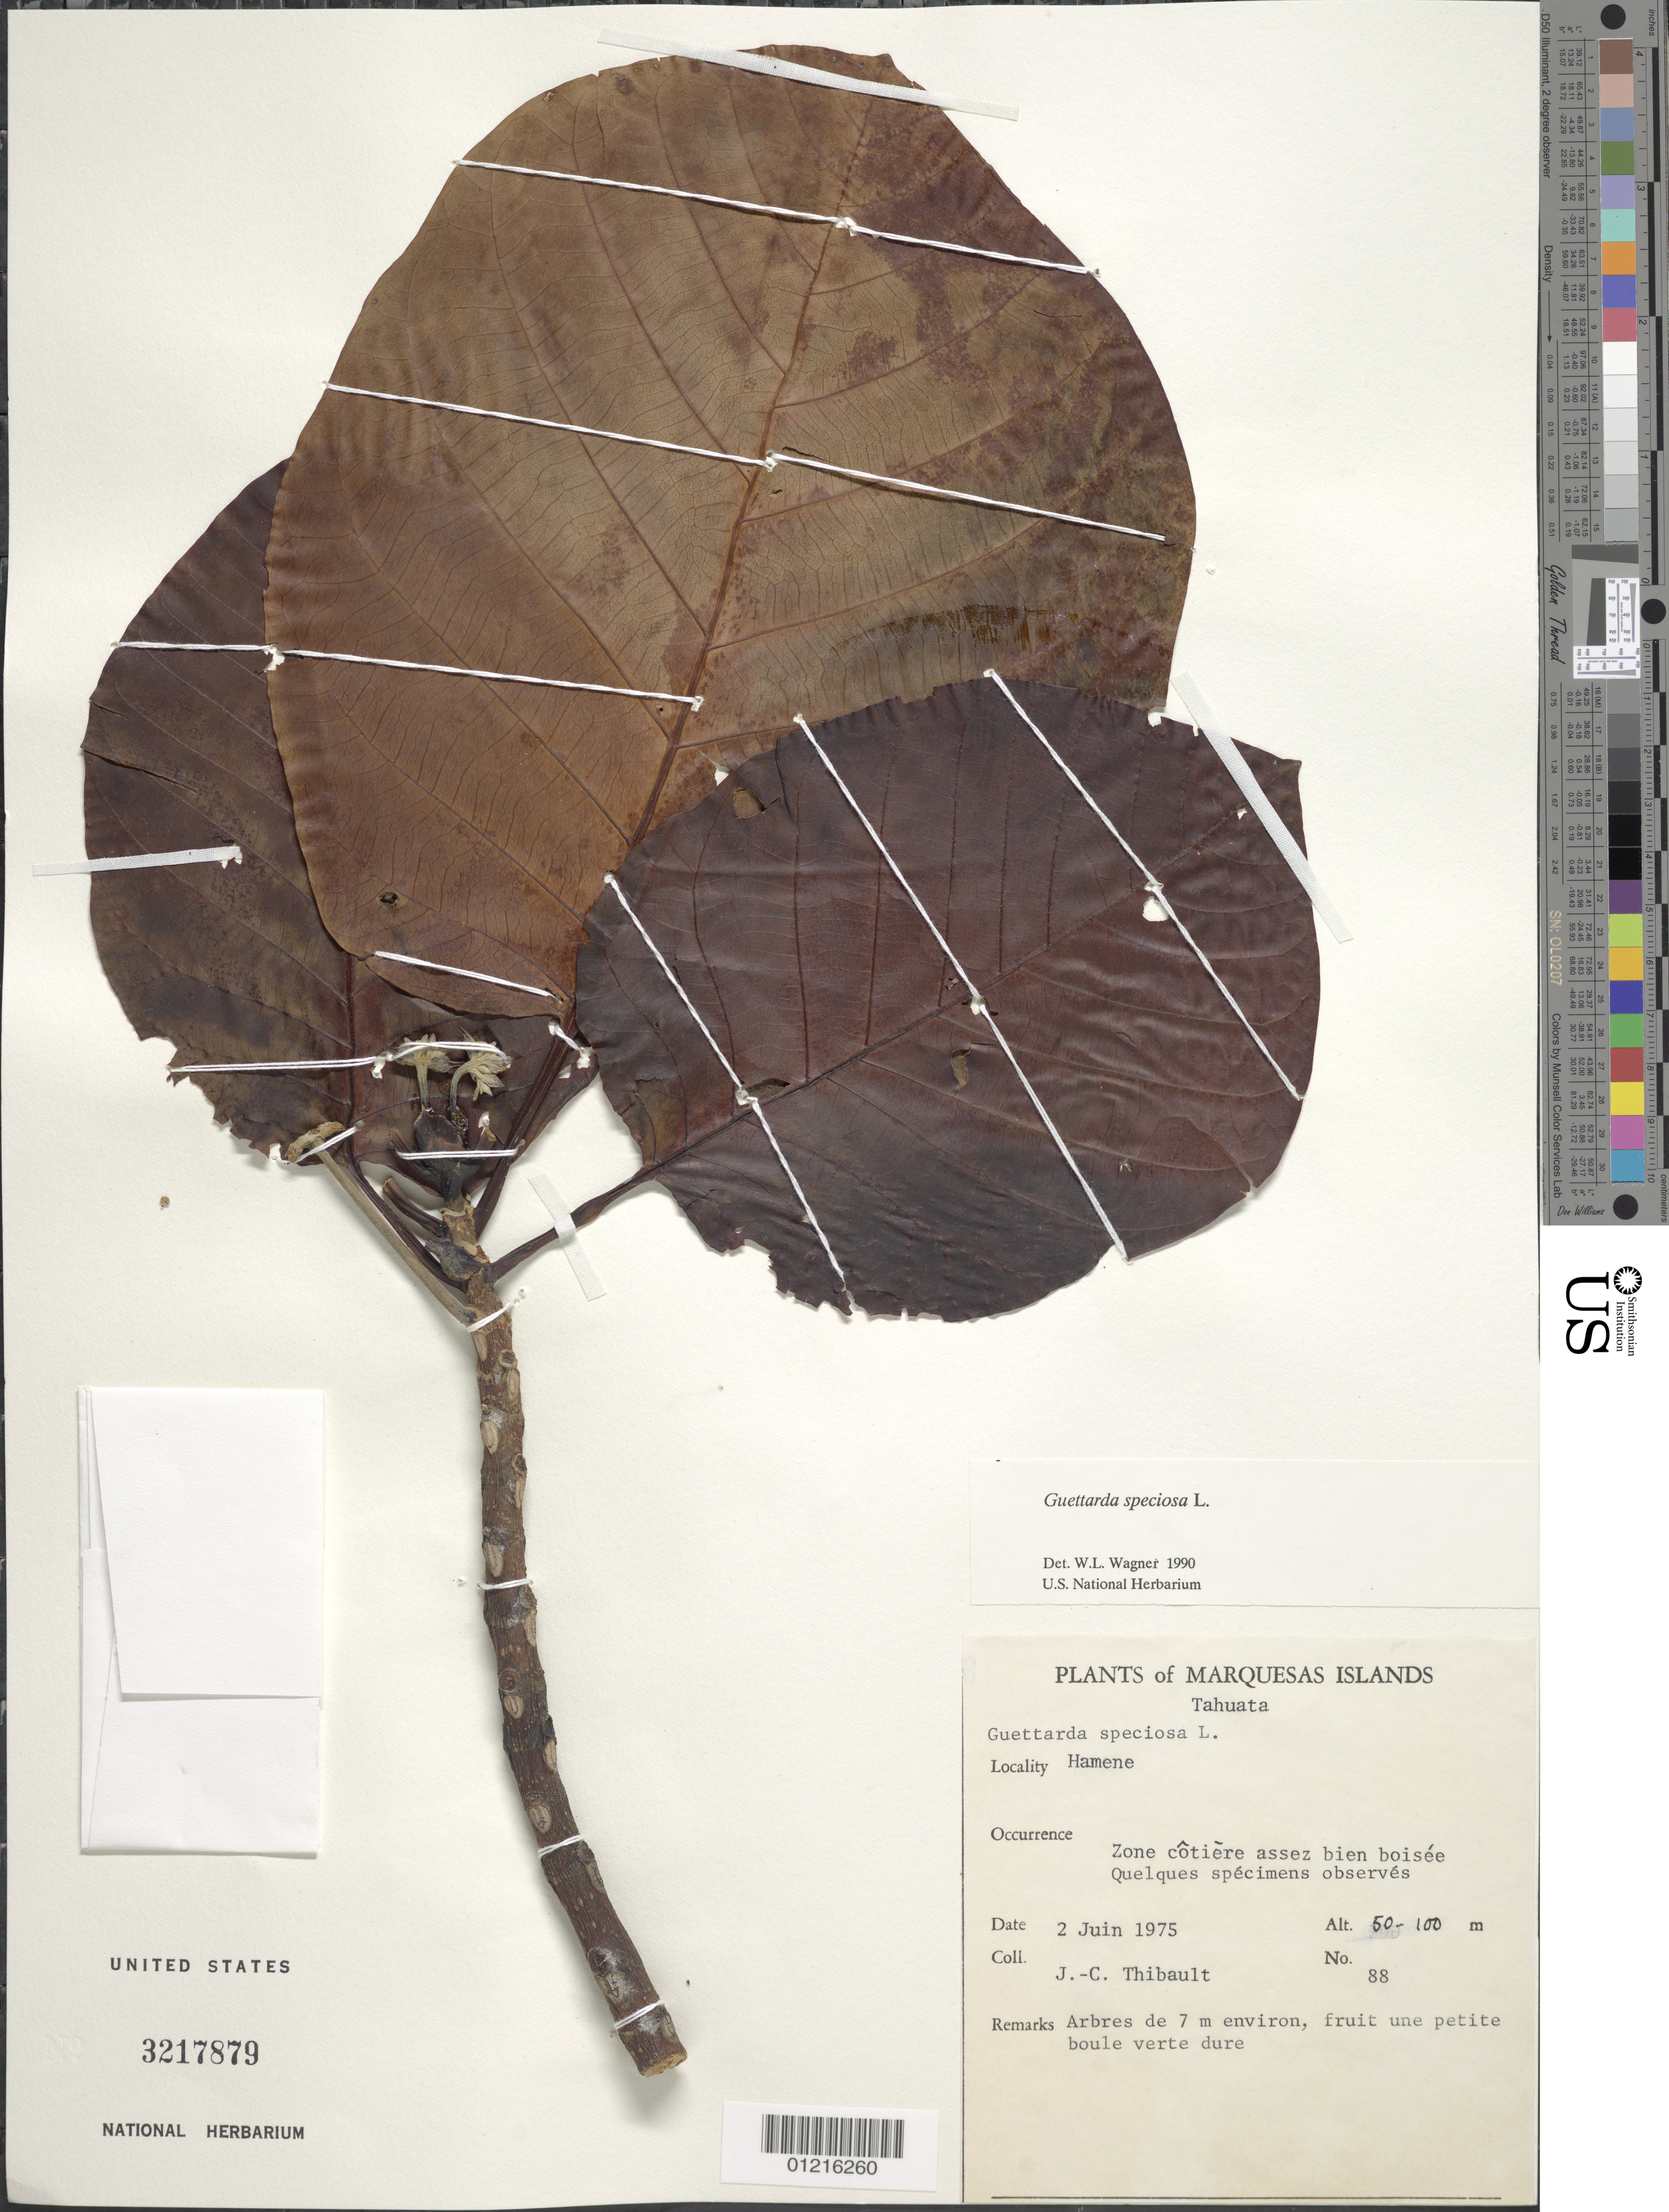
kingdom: Plantae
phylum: Tracheophyta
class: Magnoliopsida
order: Gentianales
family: Rubiaceae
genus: Guettarda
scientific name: Guettarda speciosa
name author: L.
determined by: Wagner, W. L., (BOT), Smithsonian Institution - National Museum of Natural History (UNITED STATES)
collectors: J. Thibault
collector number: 88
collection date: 1975-06-02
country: French Polynesia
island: Tahuata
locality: Hamene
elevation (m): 50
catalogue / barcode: US 3217879